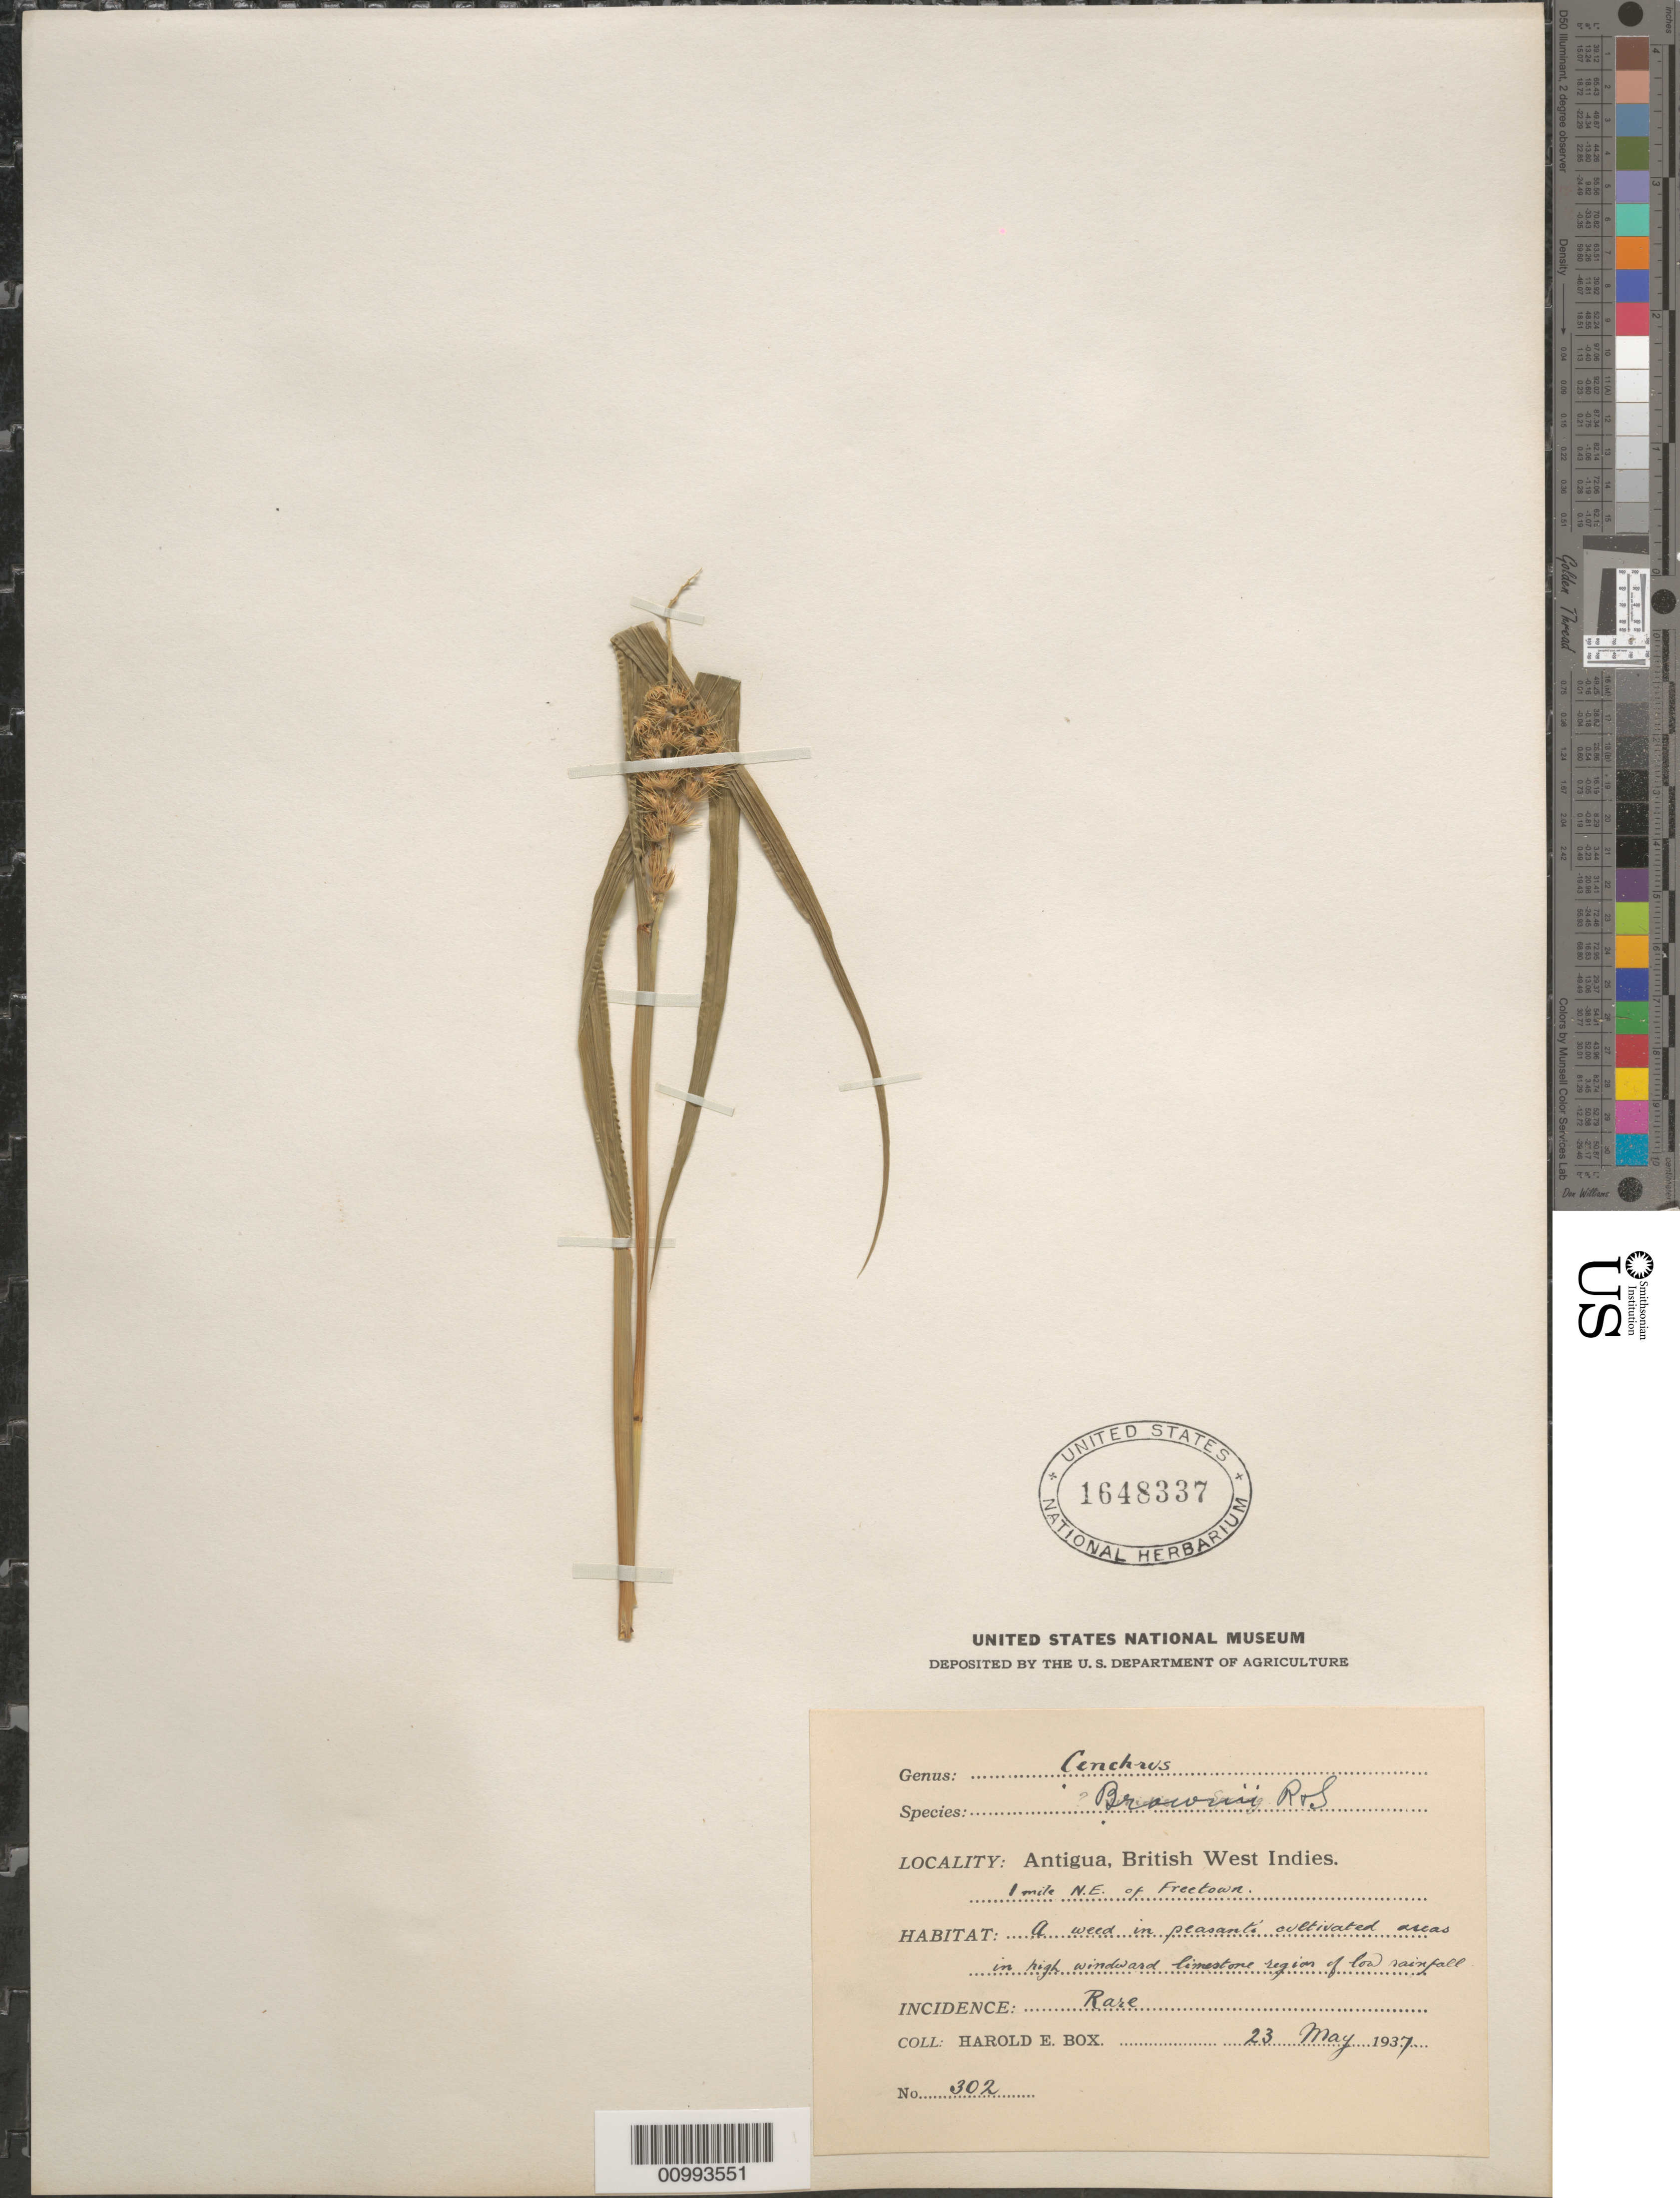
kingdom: Plantae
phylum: Tracheophyta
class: Liliopsida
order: Poales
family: Poaceae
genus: Cenchrus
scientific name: Cenchrus brownii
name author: Roem. & Schult.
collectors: H. E. Box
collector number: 302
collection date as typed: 23 May 1937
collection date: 1937-05-23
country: Antigua and Barbuda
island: Antigua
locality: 1 mile NE of Freetown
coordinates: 0 N, 0 E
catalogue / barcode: US 1648337